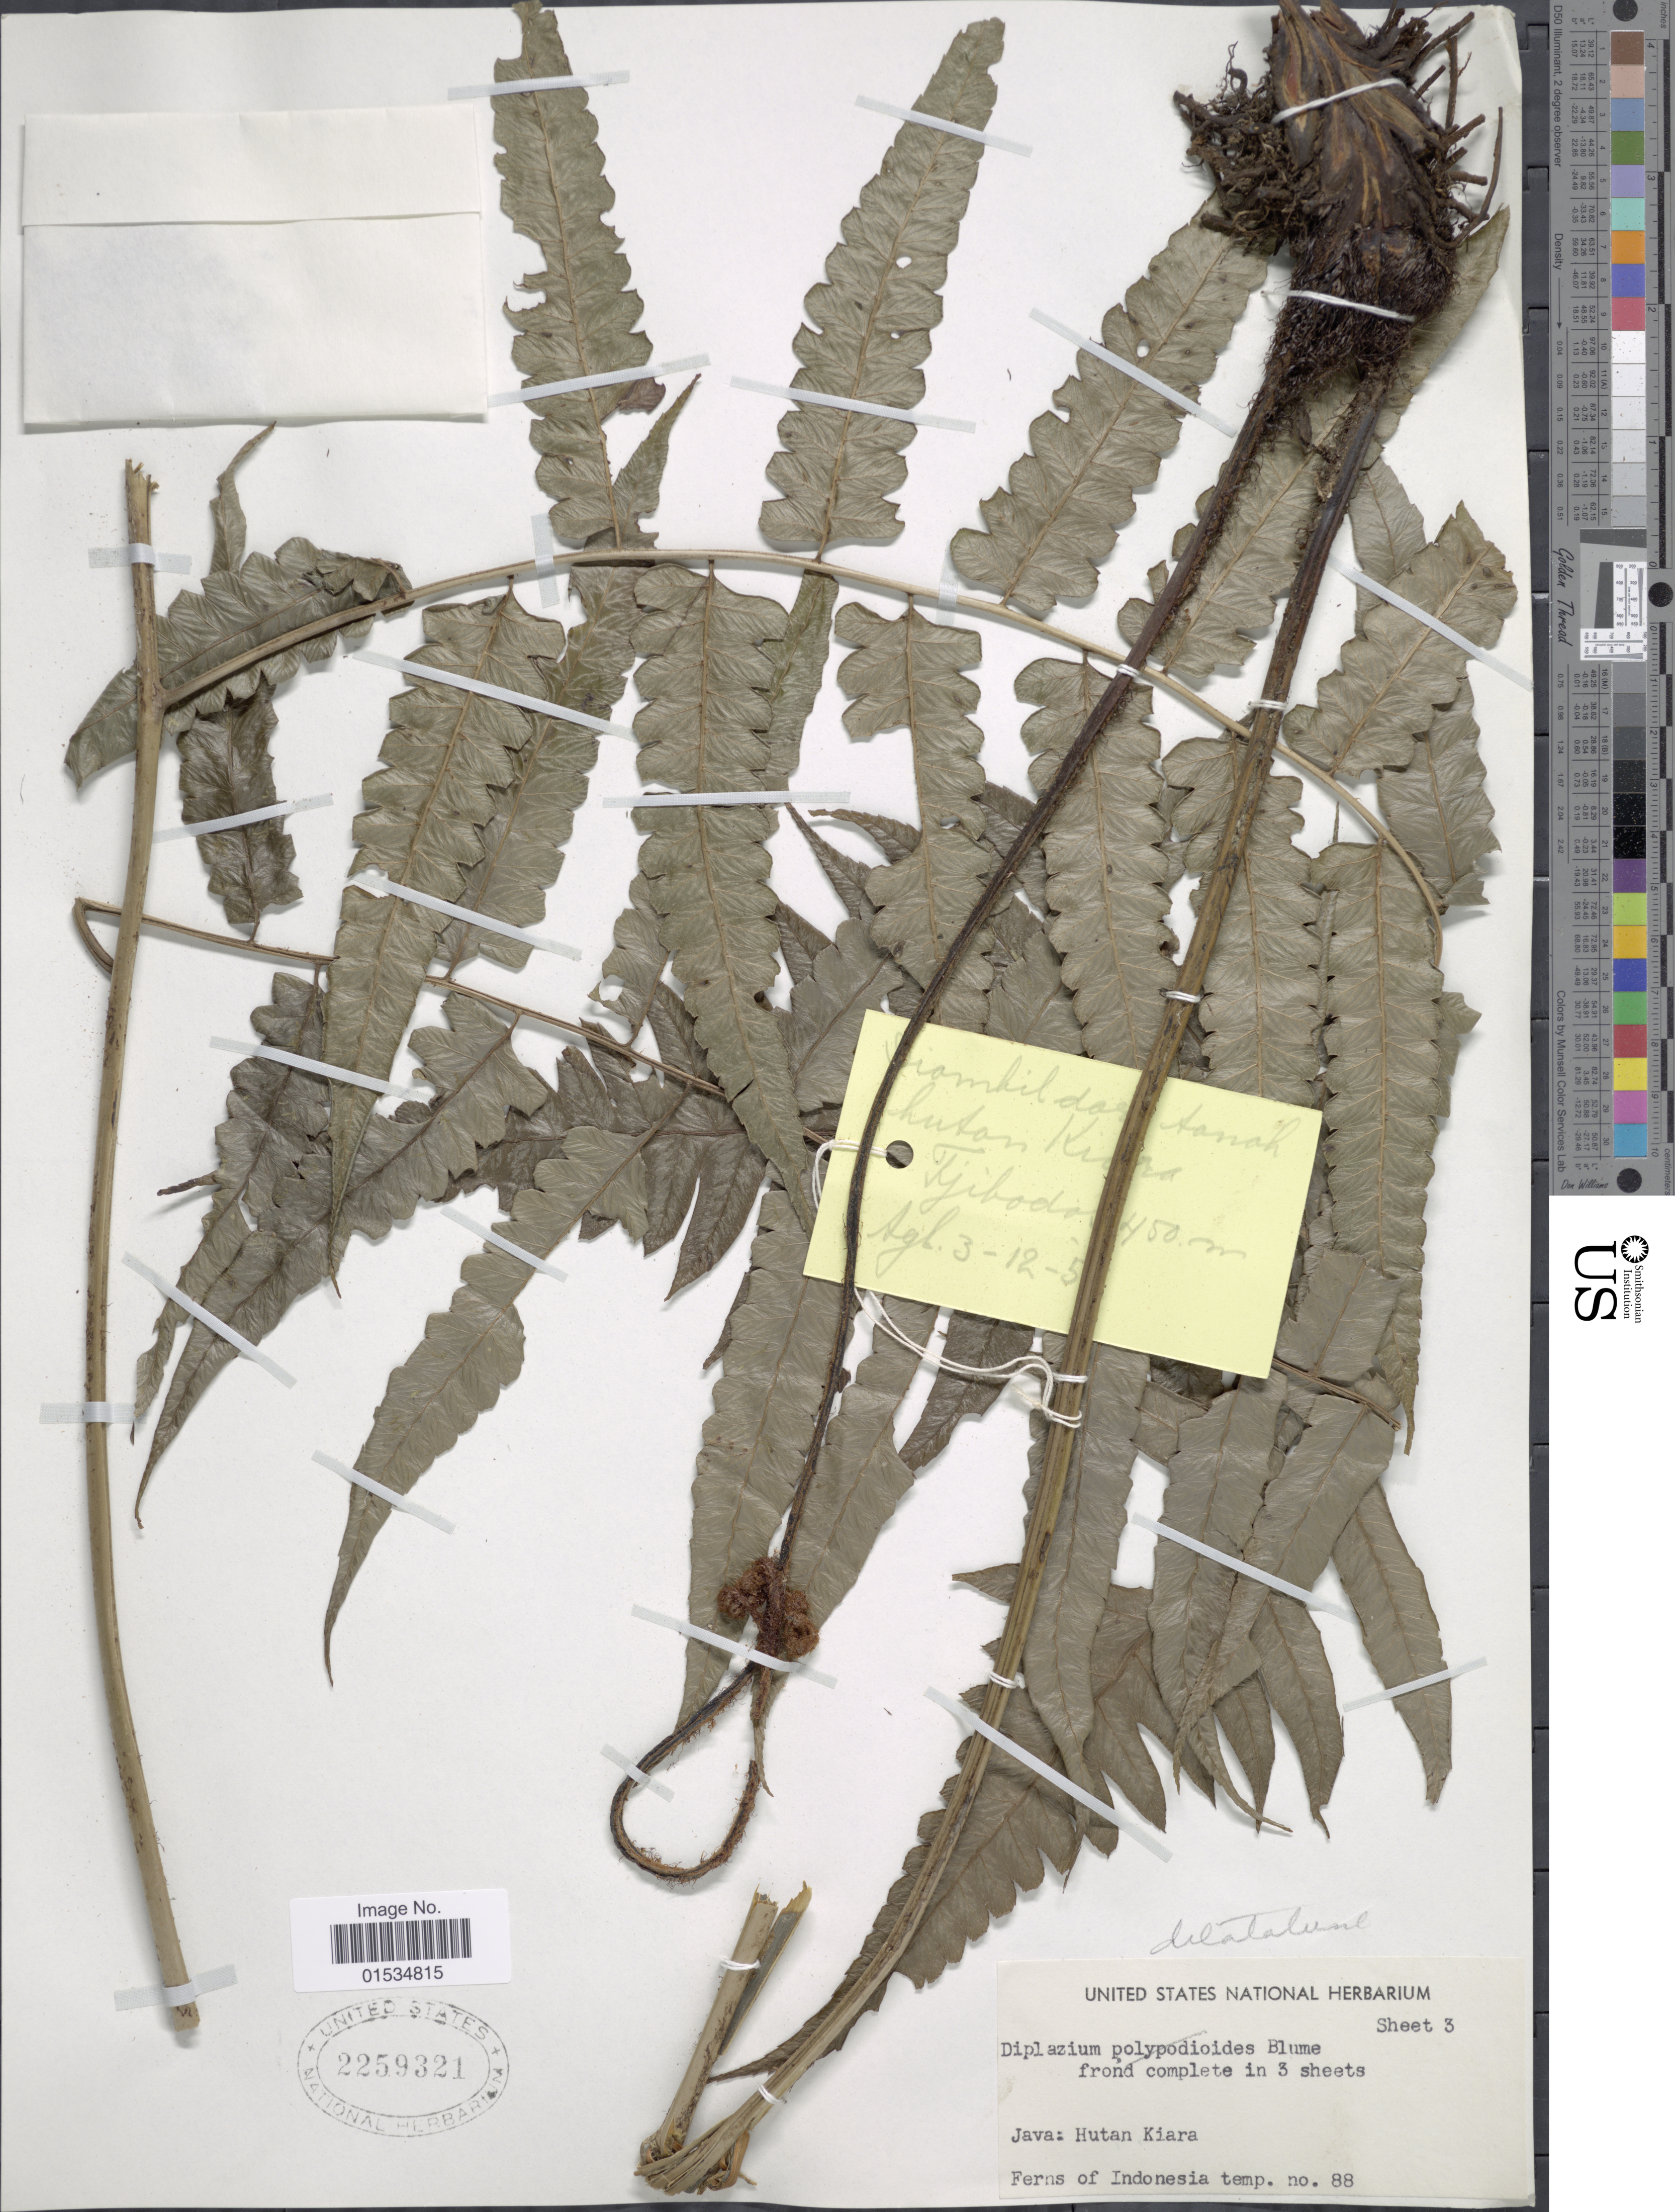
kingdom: Plantae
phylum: Tracheophyta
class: Polypodiopsida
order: Polypodiales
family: Athyriaceae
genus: Diplazium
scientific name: Diplazium dilatatum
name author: Blume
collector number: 88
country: Indonesia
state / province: Java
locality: Hutan Kiara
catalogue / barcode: US 2259321